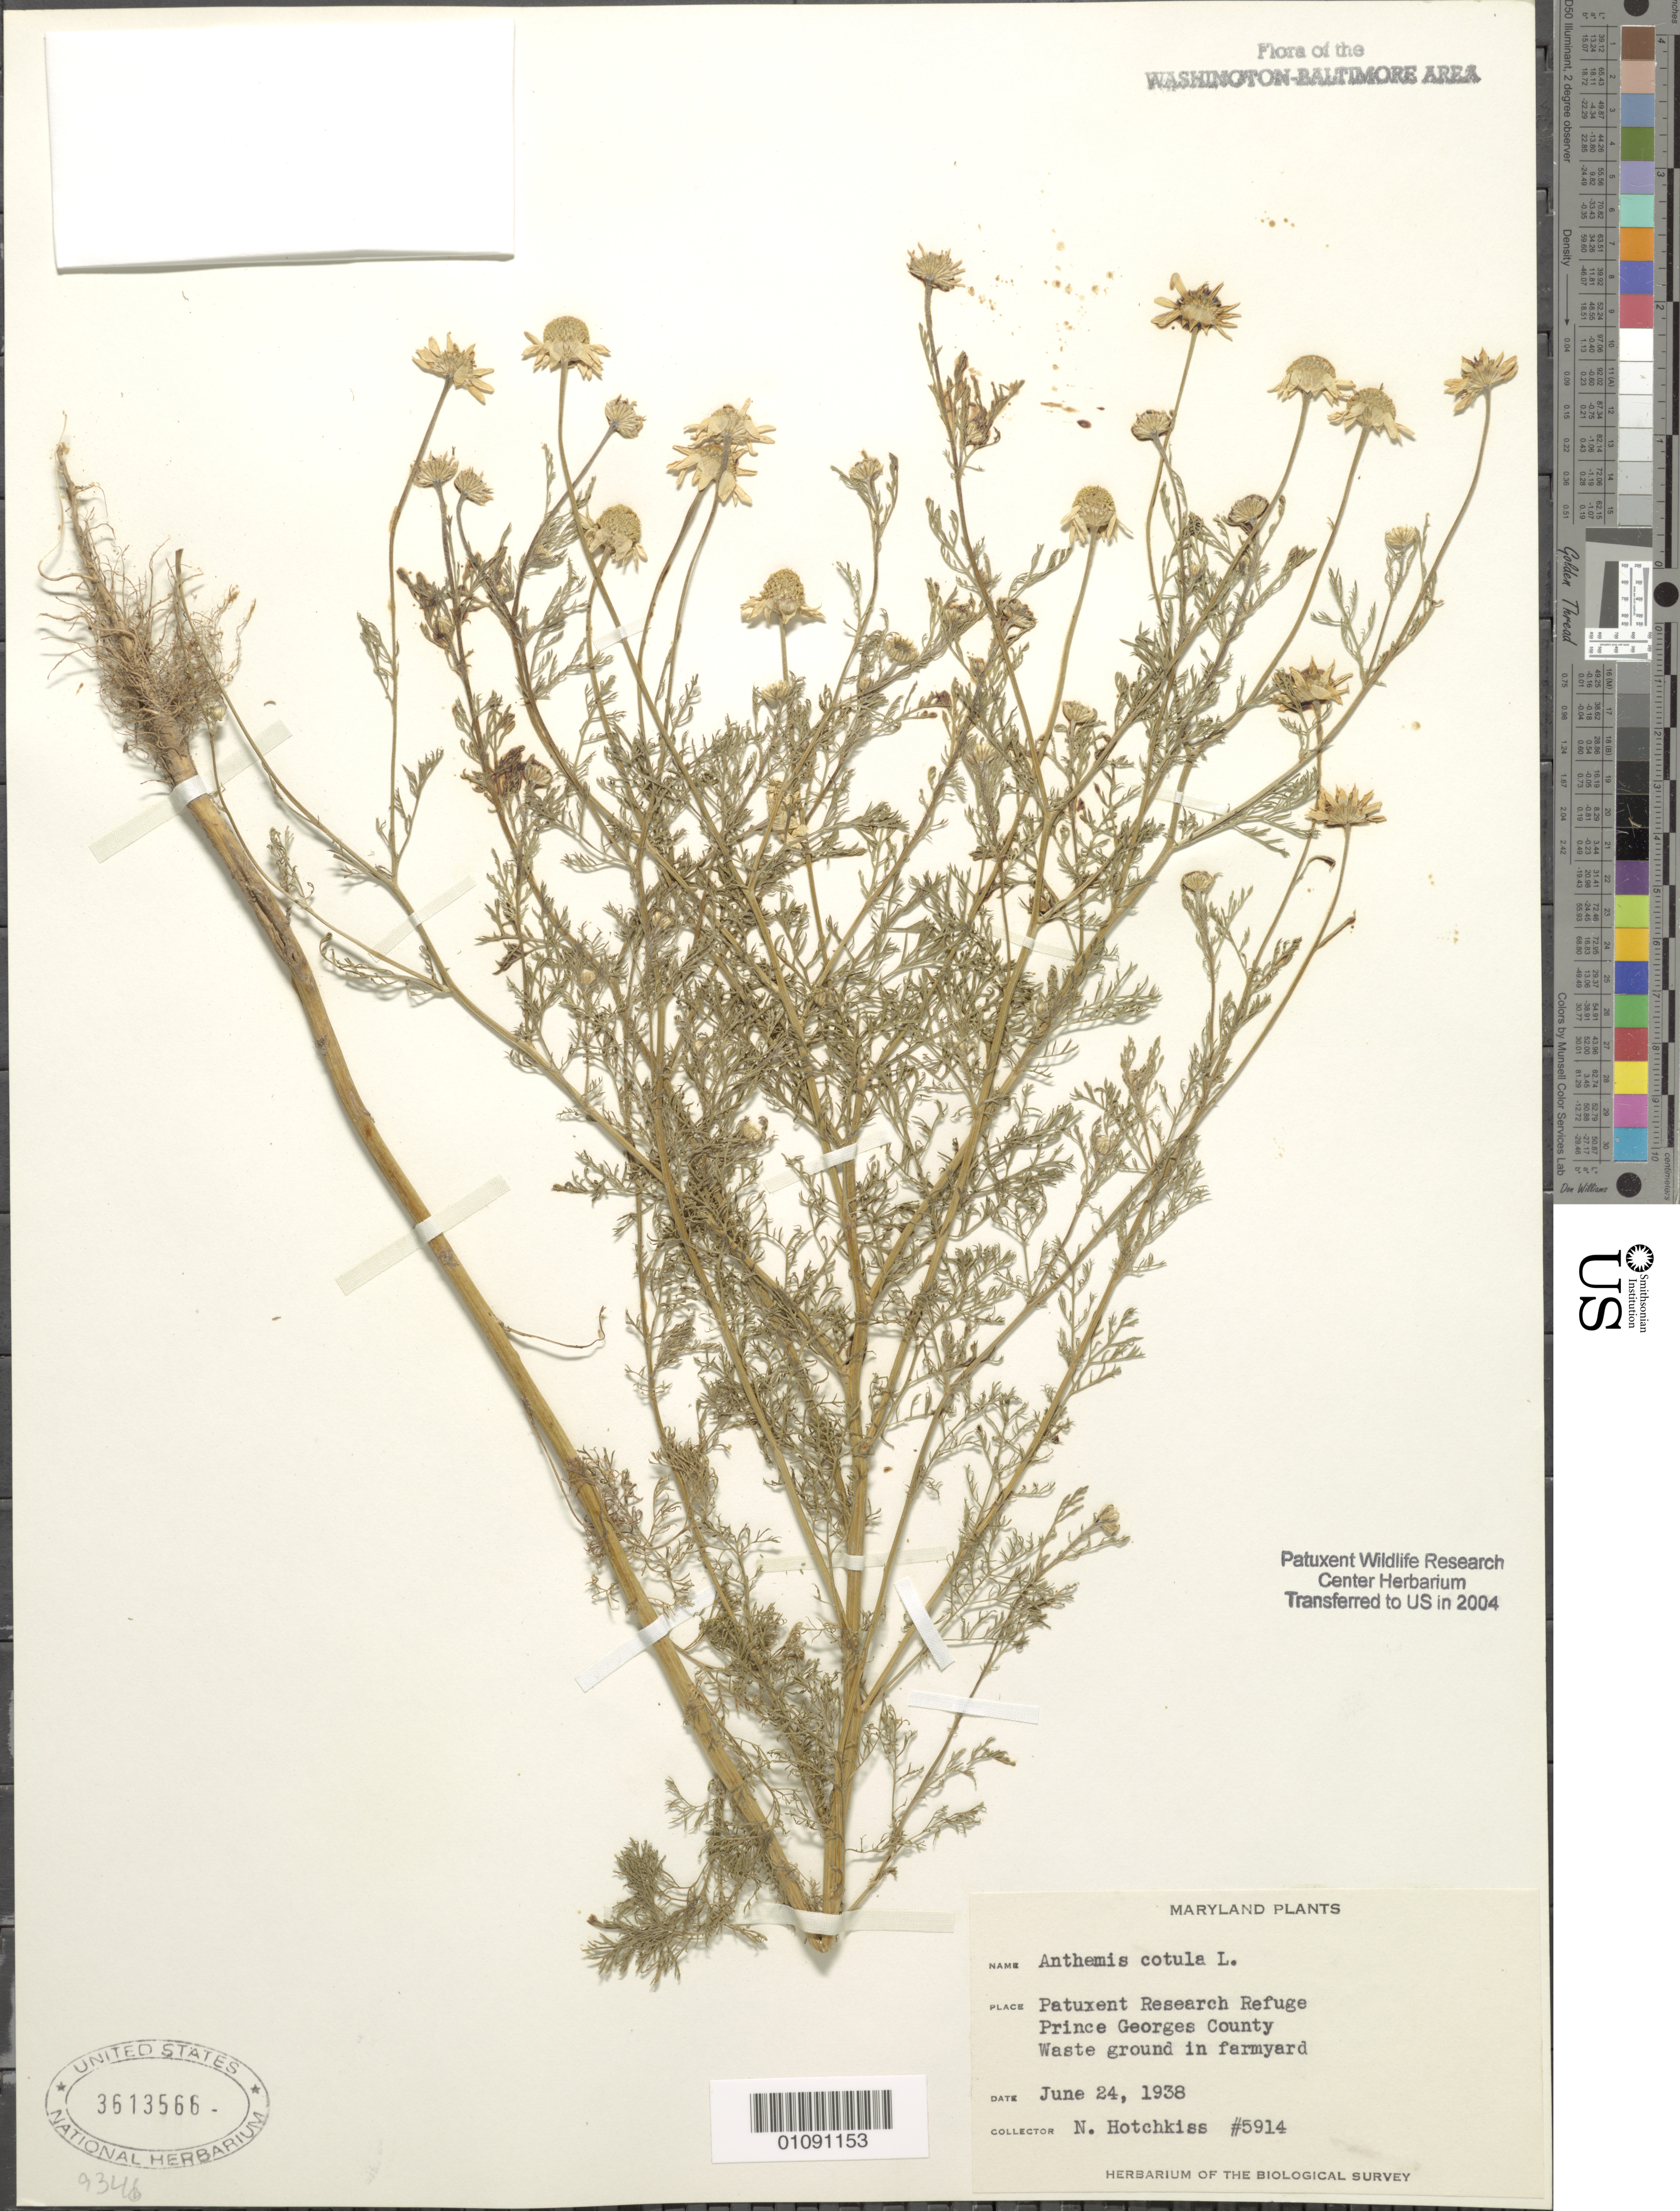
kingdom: Plantae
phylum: Tracheophyta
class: Magnoliopsida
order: Asterales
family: Asteraceae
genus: Anthemis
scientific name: Anthemis cotula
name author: L.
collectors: N. Hotchkiss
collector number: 5914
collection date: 1938-06-24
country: United States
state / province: Maryland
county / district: Prince George's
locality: Patuxent Wildlife Refuge.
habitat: Waste ground in farmyard.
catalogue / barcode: US 3613566